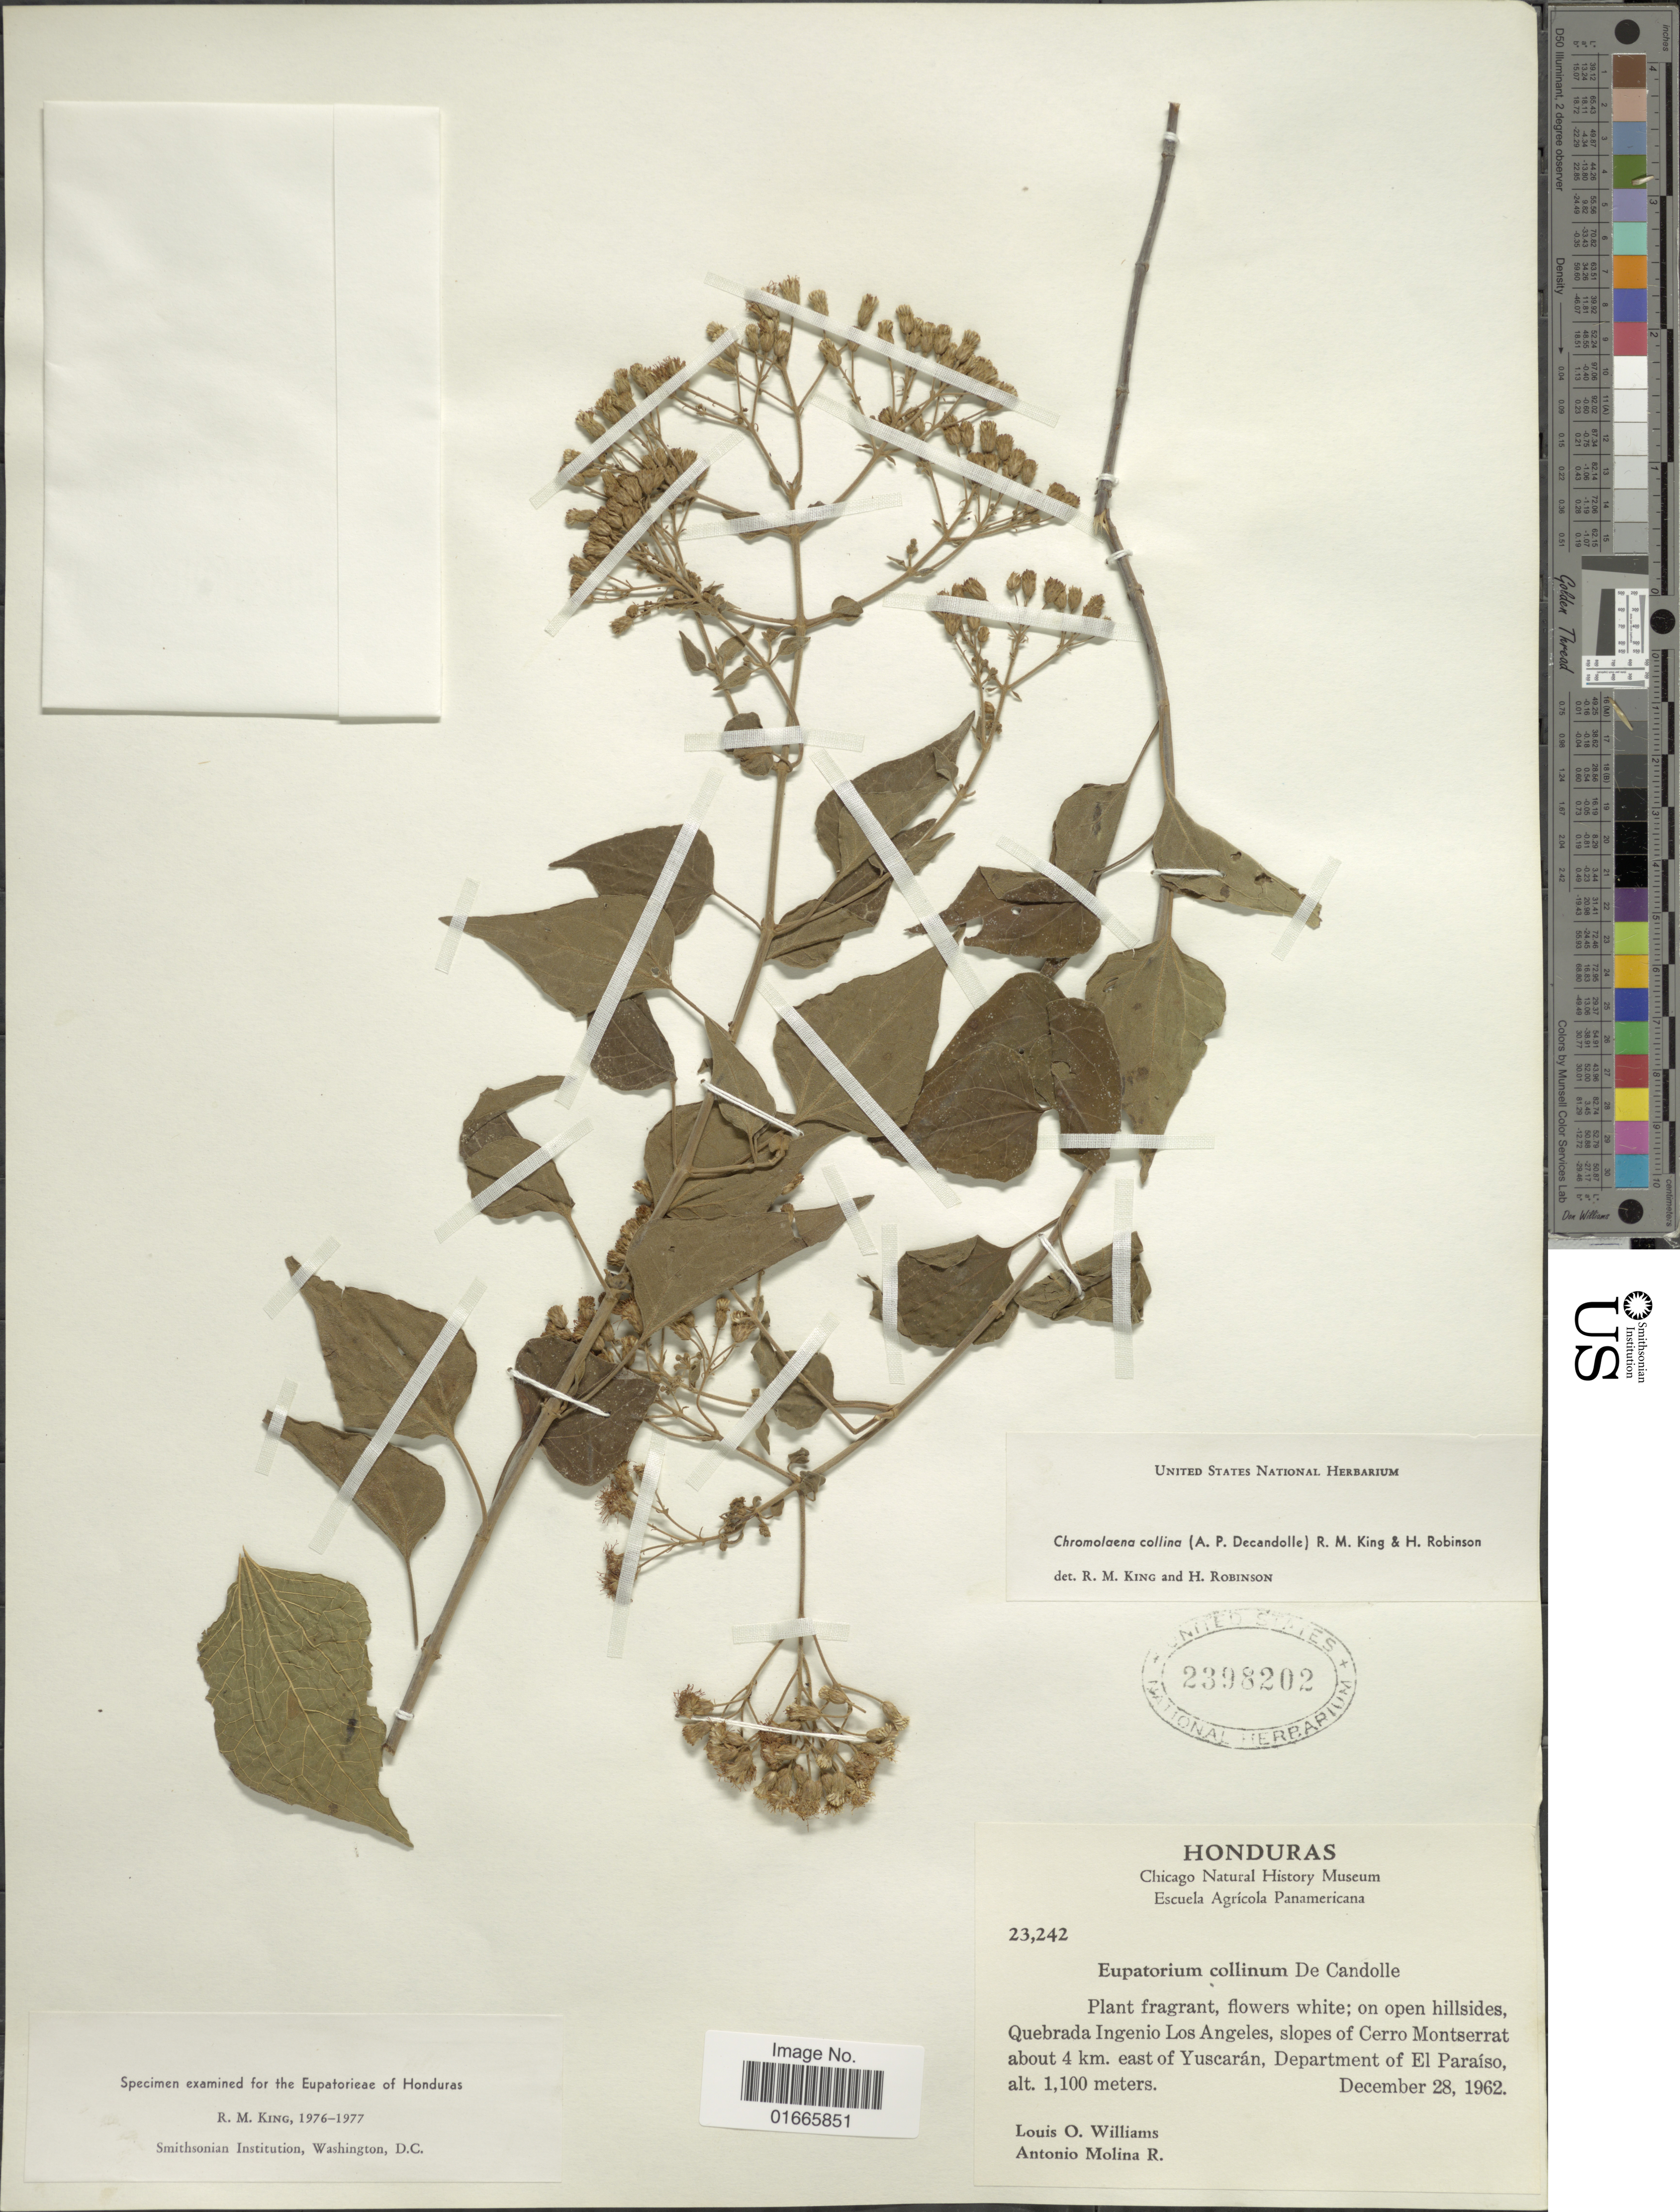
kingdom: Plantae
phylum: Tracheophyta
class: Magnoliopsida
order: Asterales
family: Asteraceae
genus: Chromolaena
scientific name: Chromolaena collina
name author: (DC.) R.M. King & H. Rob.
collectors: L. O. Williams & A. Molina R.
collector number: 23242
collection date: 1962-12-28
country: Honduras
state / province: El Paraíso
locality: Quebrada Ingenio Los Angeles, slopes of Cerro Montserrat about 4 km., east of Yuscaran, Department of El Paraiso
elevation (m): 1100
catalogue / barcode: US 2398202